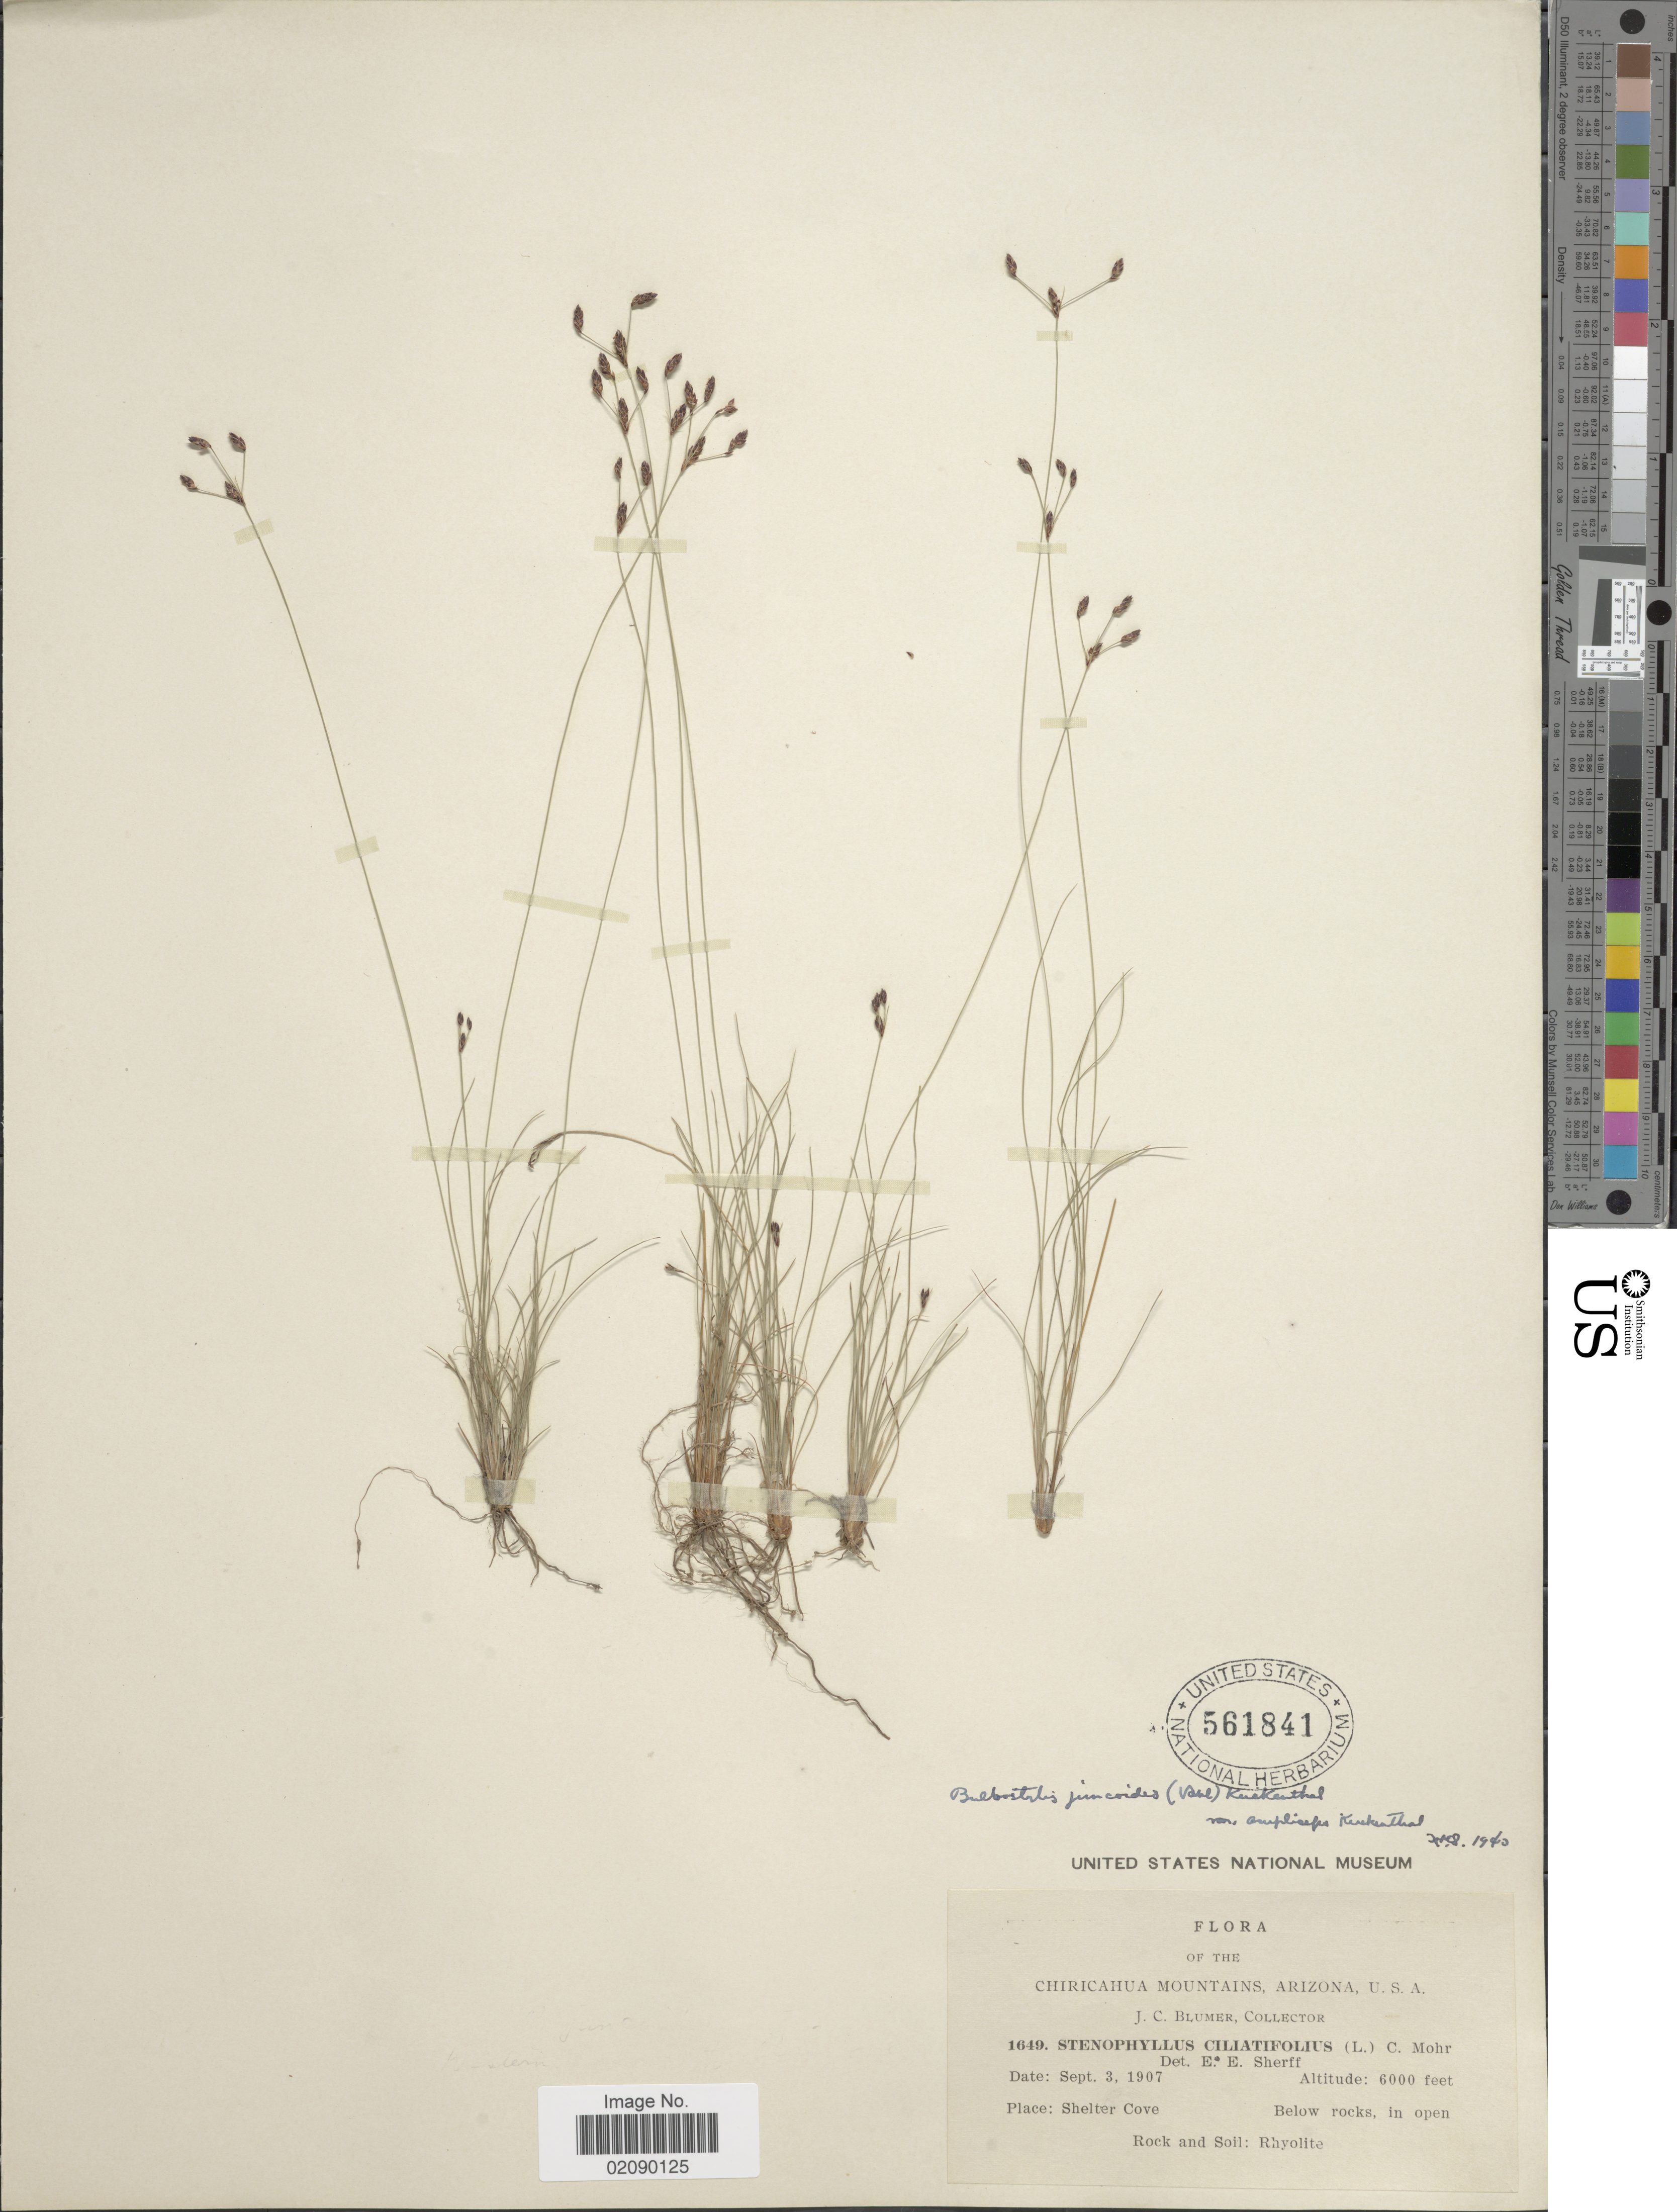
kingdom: Plantae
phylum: Tracheophyta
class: Liliopsida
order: Poales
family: Cyperaceae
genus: Bulbostylis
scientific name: Bulbostylis capillaris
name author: (L.) Kunth ex C.B. Clarke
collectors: J. C. Blumer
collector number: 1649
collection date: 1907-09-03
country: United States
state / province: Arizona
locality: Chiricahua Mountains, Place: Shelter Cove, Below rocks, in opn, Rock and Soil: Rhyolite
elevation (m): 1829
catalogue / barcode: US 561841